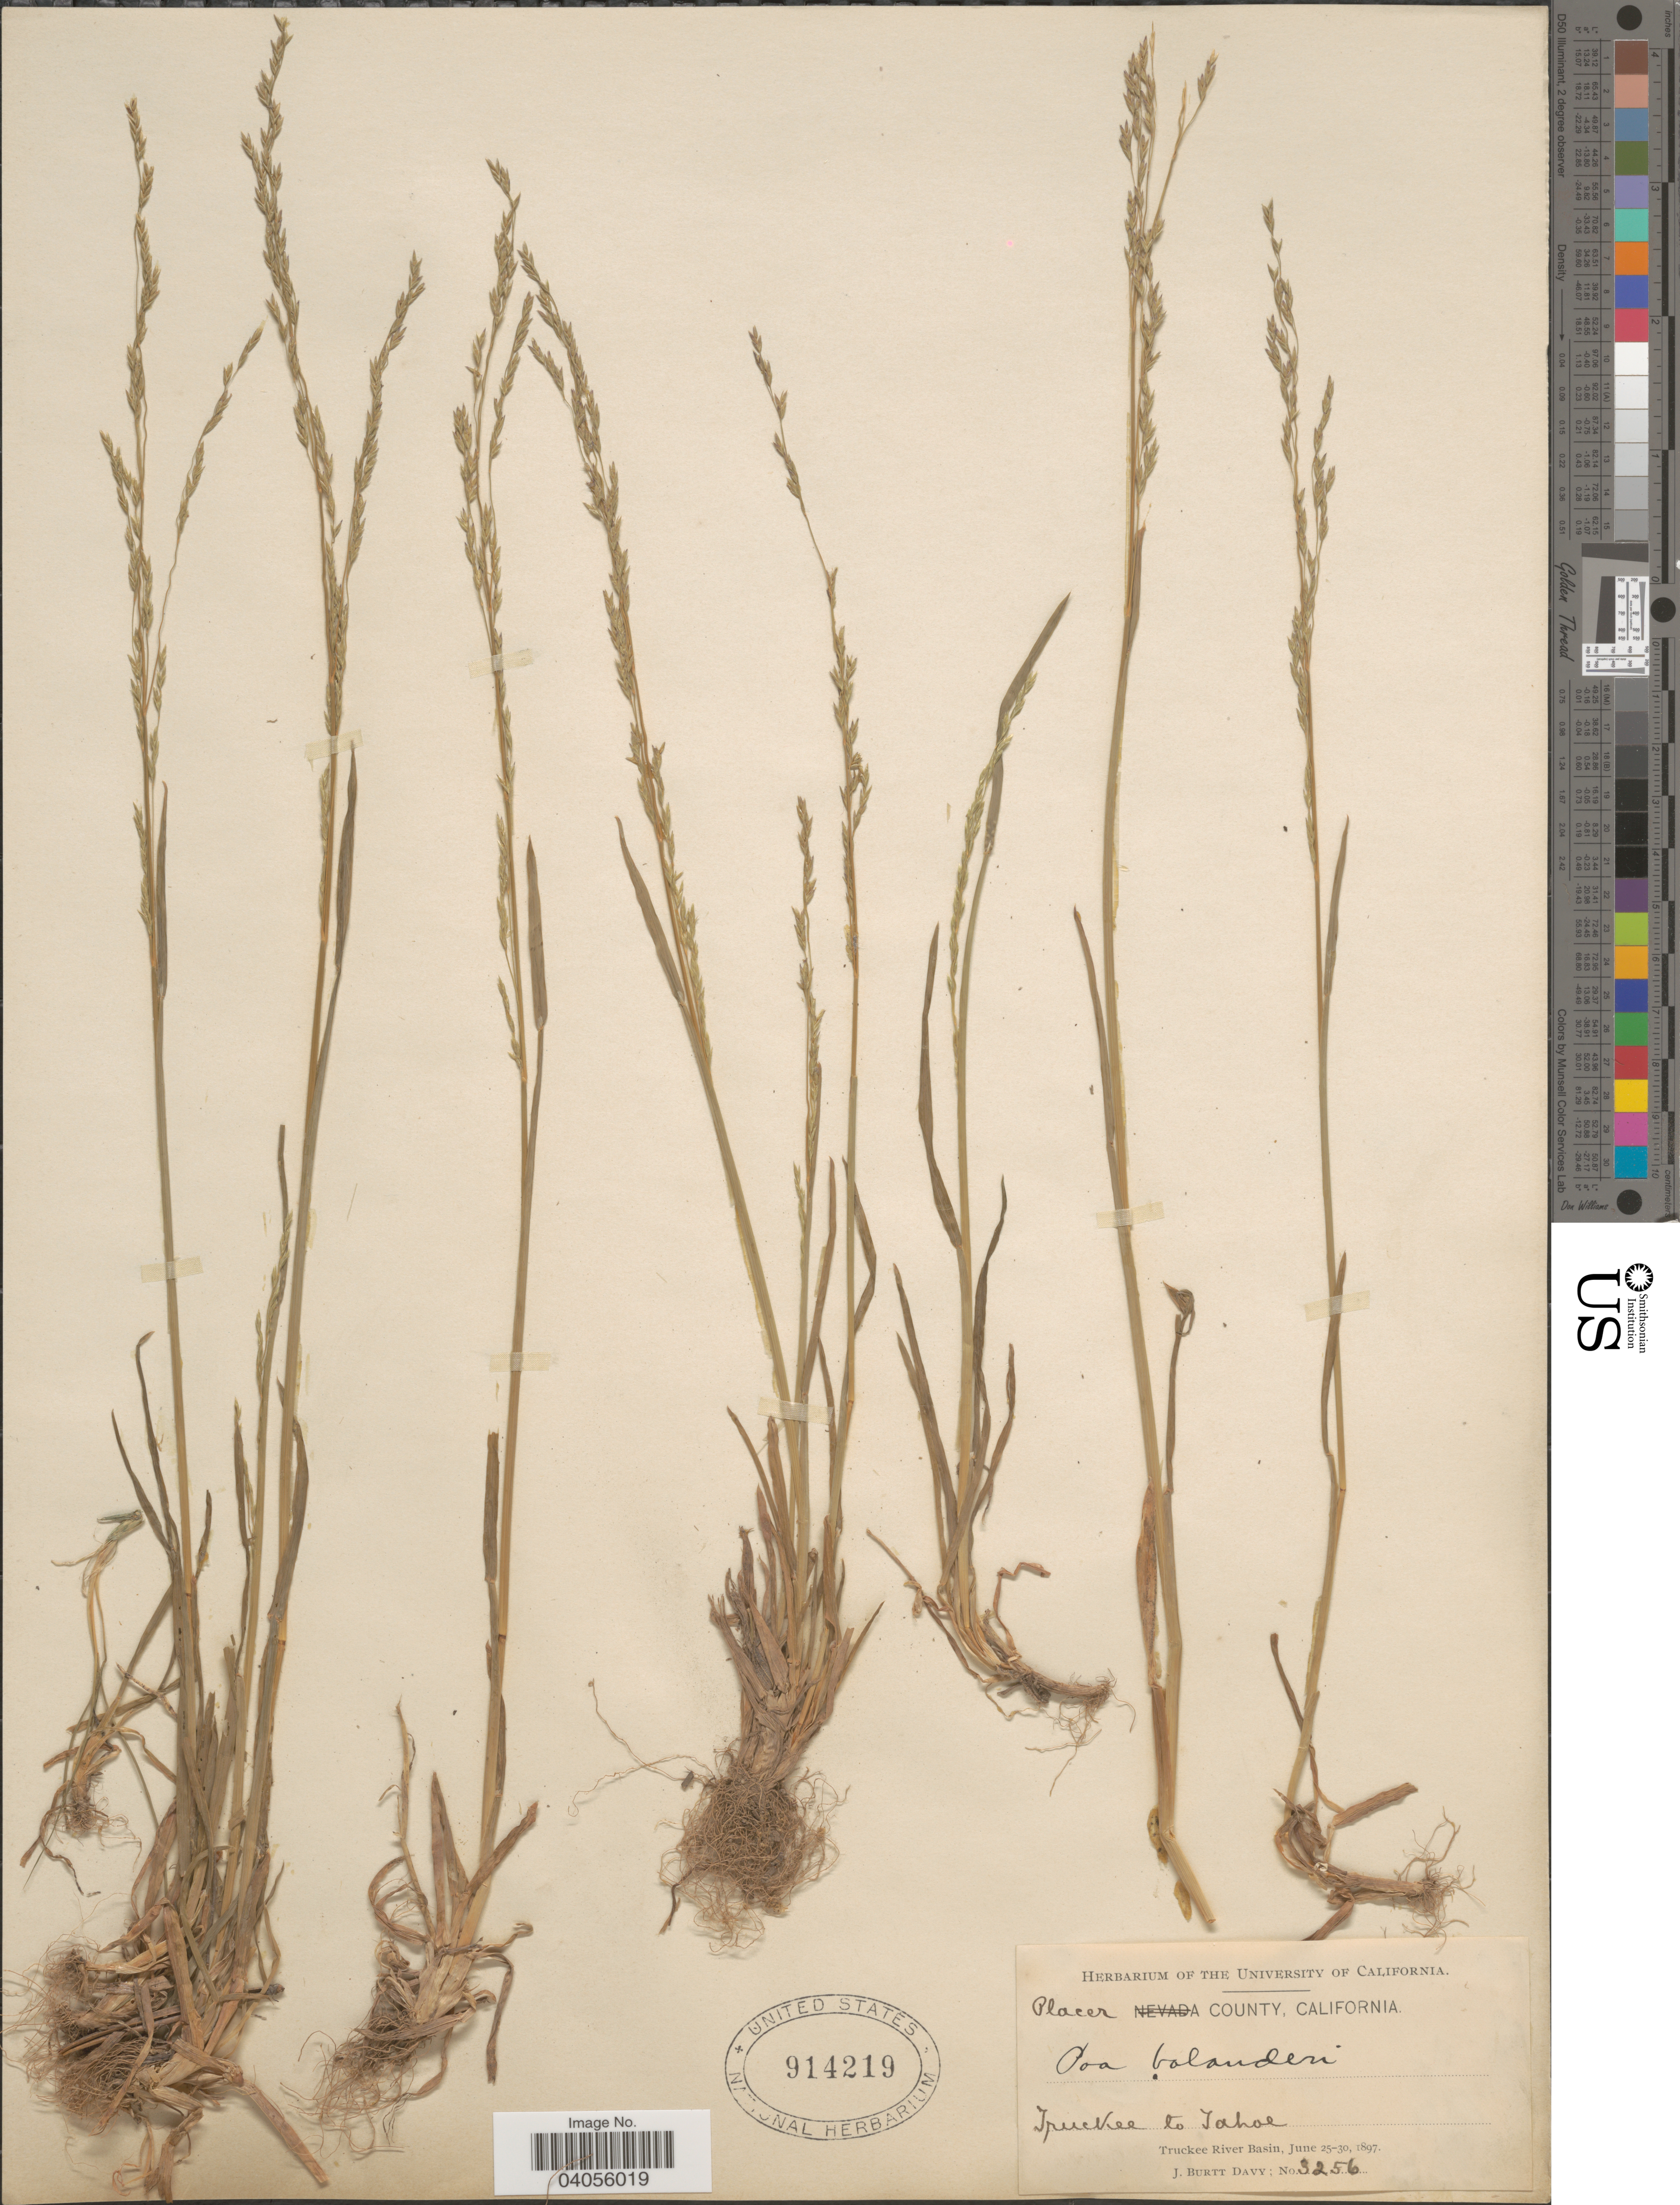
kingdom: Plantae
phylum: Tracheophyta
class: Liliopsida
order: Poales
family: Poaceae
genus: Poa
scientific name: Poa bolanderi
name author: Vasey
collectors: J. Burtt Davy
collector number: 3256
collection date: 1897-06-25/1897-06-30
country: United States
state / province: California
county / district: Placer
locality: Placer County. Truckee to Tahal. Truckee River Basin.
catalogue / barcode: US 914219